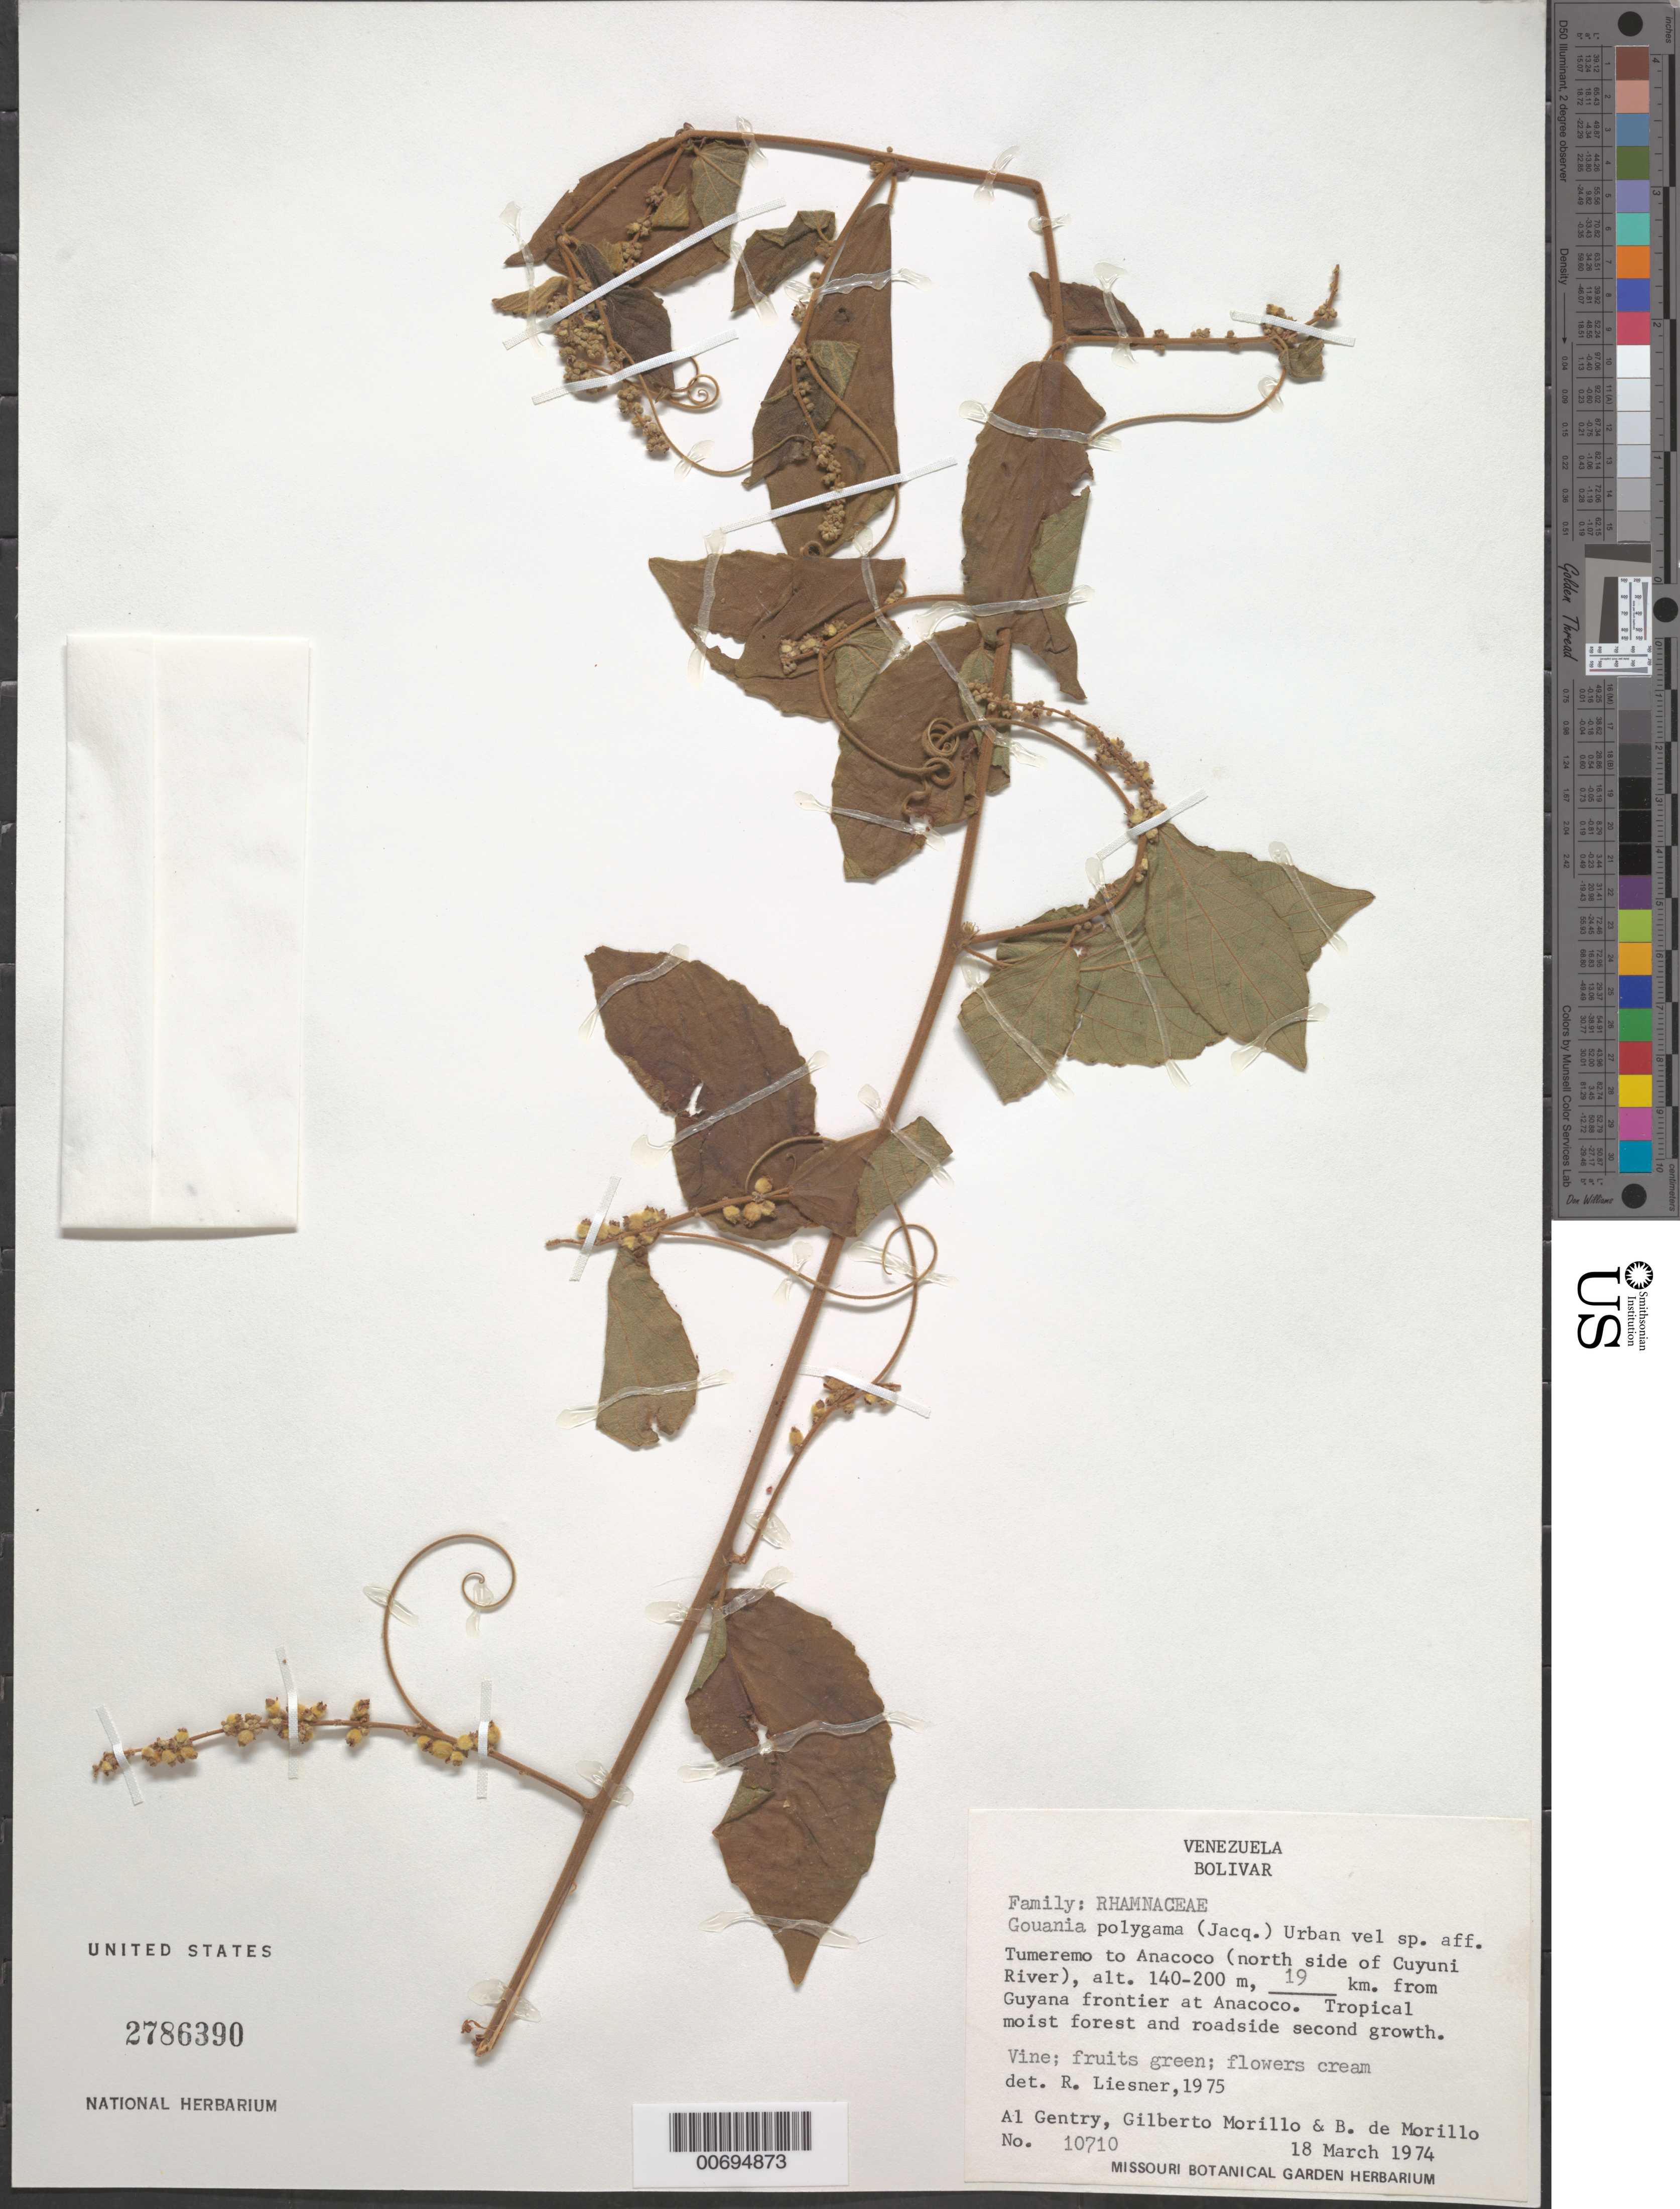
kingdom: Plantae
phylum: Tracheophyta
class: Magnoliopsida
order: Rosales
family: Rhamnaceae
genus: Gouania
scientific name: Gouania velutina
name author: Reissek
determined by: Figueira, Mauricio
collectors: A. H. Gentry, G. N. Morillo & B. Morillo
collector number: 10710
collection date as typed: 18-Mar-74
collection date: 1974-03-18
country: Venezuela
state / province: Bolívar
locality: Tumeremo to Anacoco, N side of Cuyuni R., 19 km from Anacoco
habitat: Tropical moist forest and roadside second growth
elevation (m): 140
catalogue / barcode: US 2786390